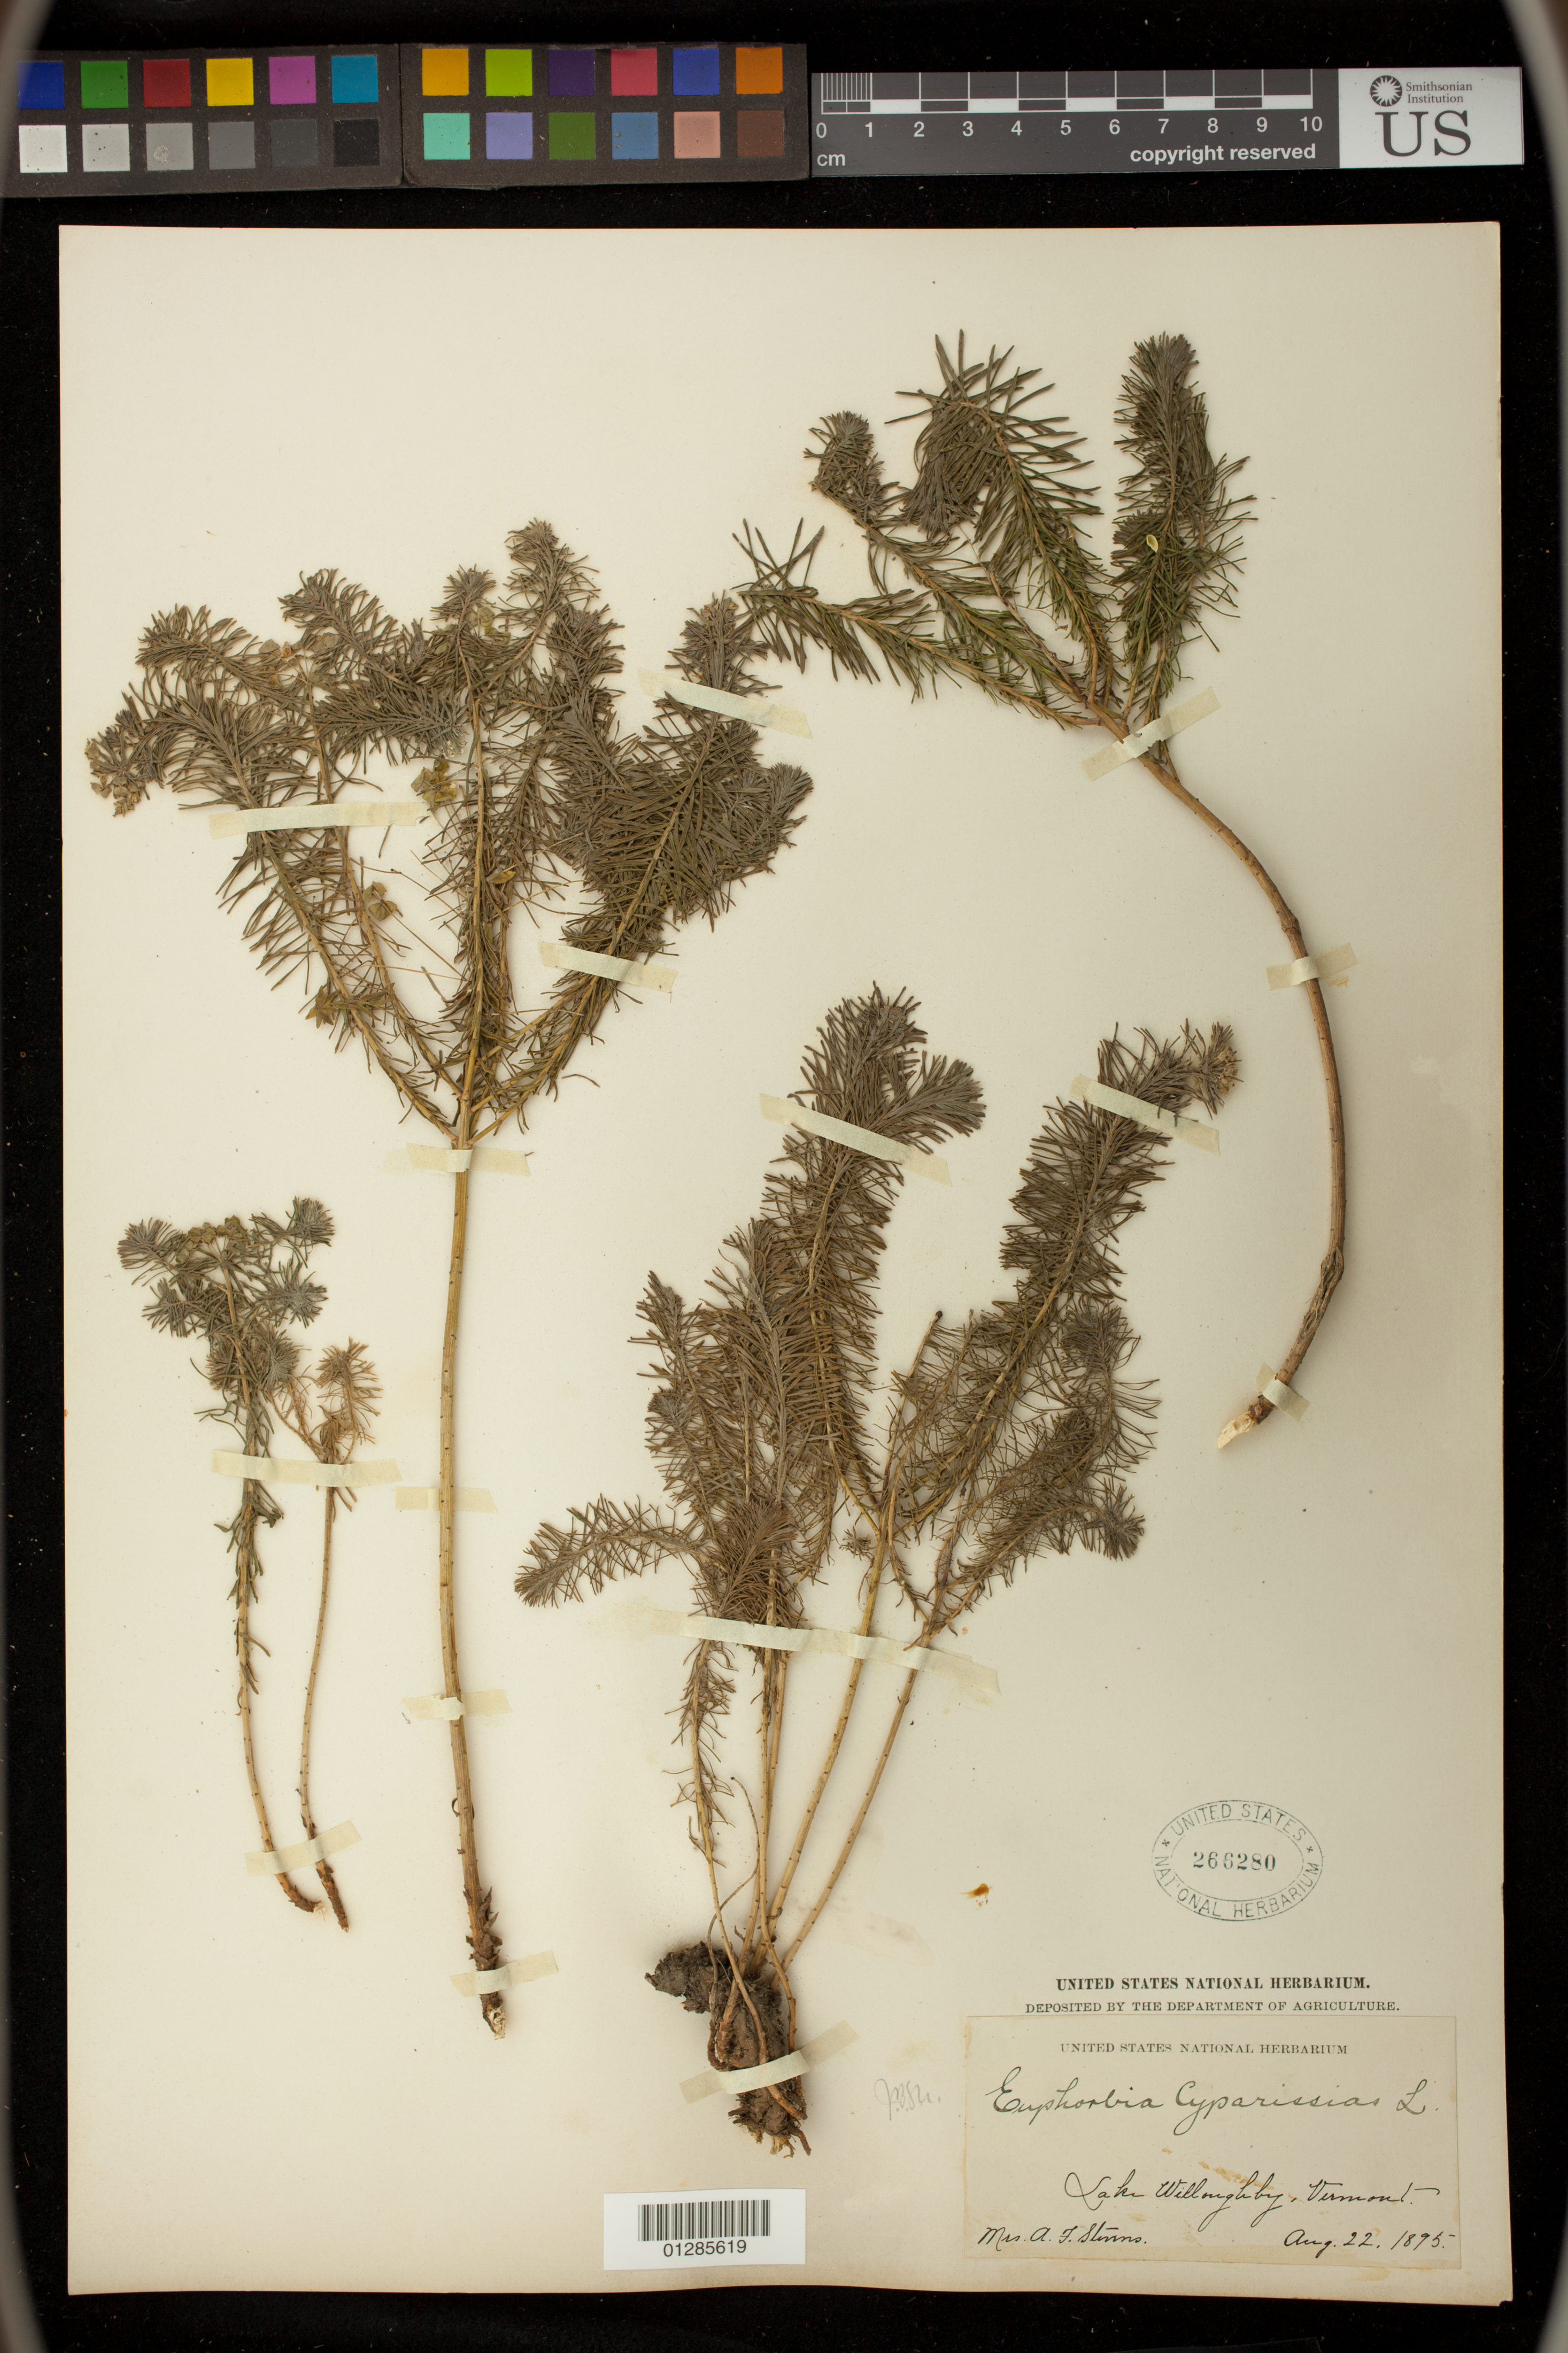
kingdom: Plantae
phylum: Tracheophyta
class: Magnoliopsida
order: Malpighiales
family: Euphorbiaceae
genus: Euphorbia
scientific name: Euphorbia cyparissias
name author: L.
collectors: A. Stevens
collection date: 1895-08-22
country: United States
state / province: Vermont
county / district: Orleans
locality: Lake Willoughby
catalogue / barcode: US 266280